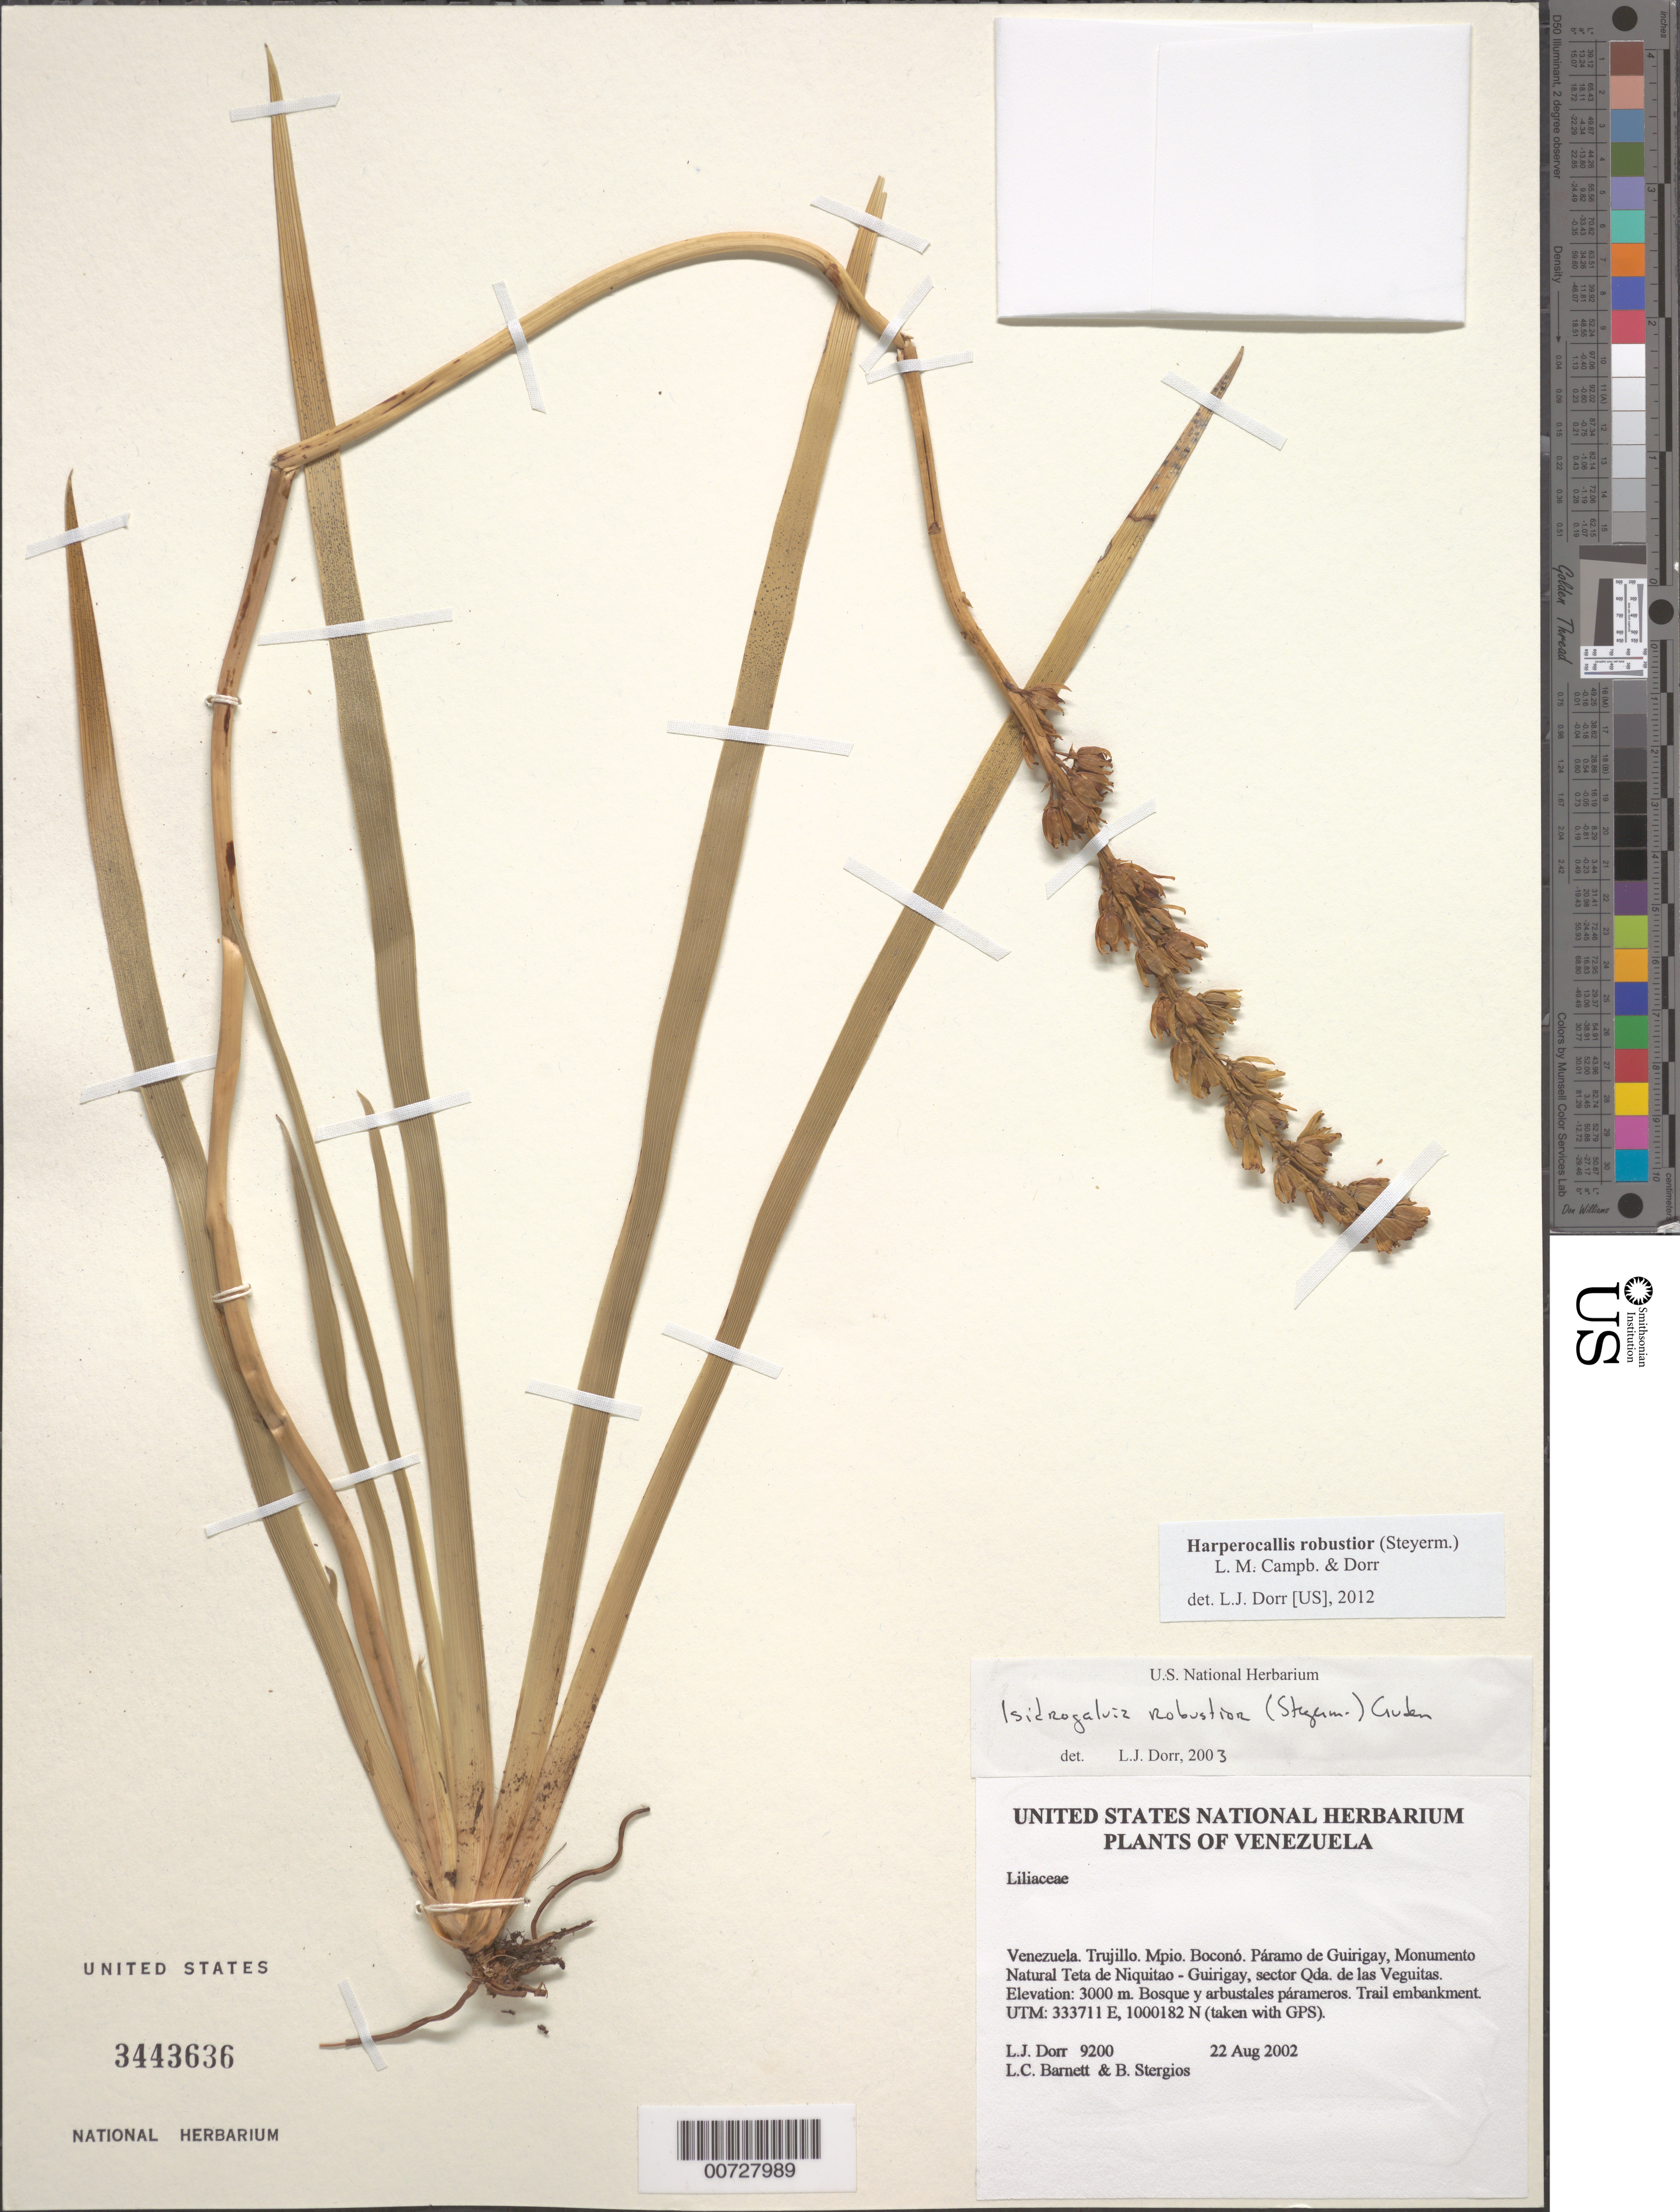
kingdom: Plantae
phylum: Tracheophyta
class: Liliopsida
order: Alismatales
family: Tofieldiaceae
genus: Harperocallis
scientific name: Harperocallis robustior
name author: (Steyerm.) L.M. Campb. & Dorr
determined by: Dorr, L. J., (BOT), Smithsonian Institution - National Museum of Natural History (UNITED STATES)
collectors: L. J. Dorr, L. C. Barnett & B. G. Stergios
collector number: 9200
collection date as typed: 22 Aug 2002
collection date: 2002-08-22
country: Venezuela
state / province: Trujillo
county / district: Boconó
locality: Páramo de Guirigay, Monumento Natural Teta de Niquitao - Guirigay, sector Las Veguitas.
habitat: Bosque y arbustales párameros. Trail embankment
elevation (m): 3000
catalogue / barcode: US 3443636